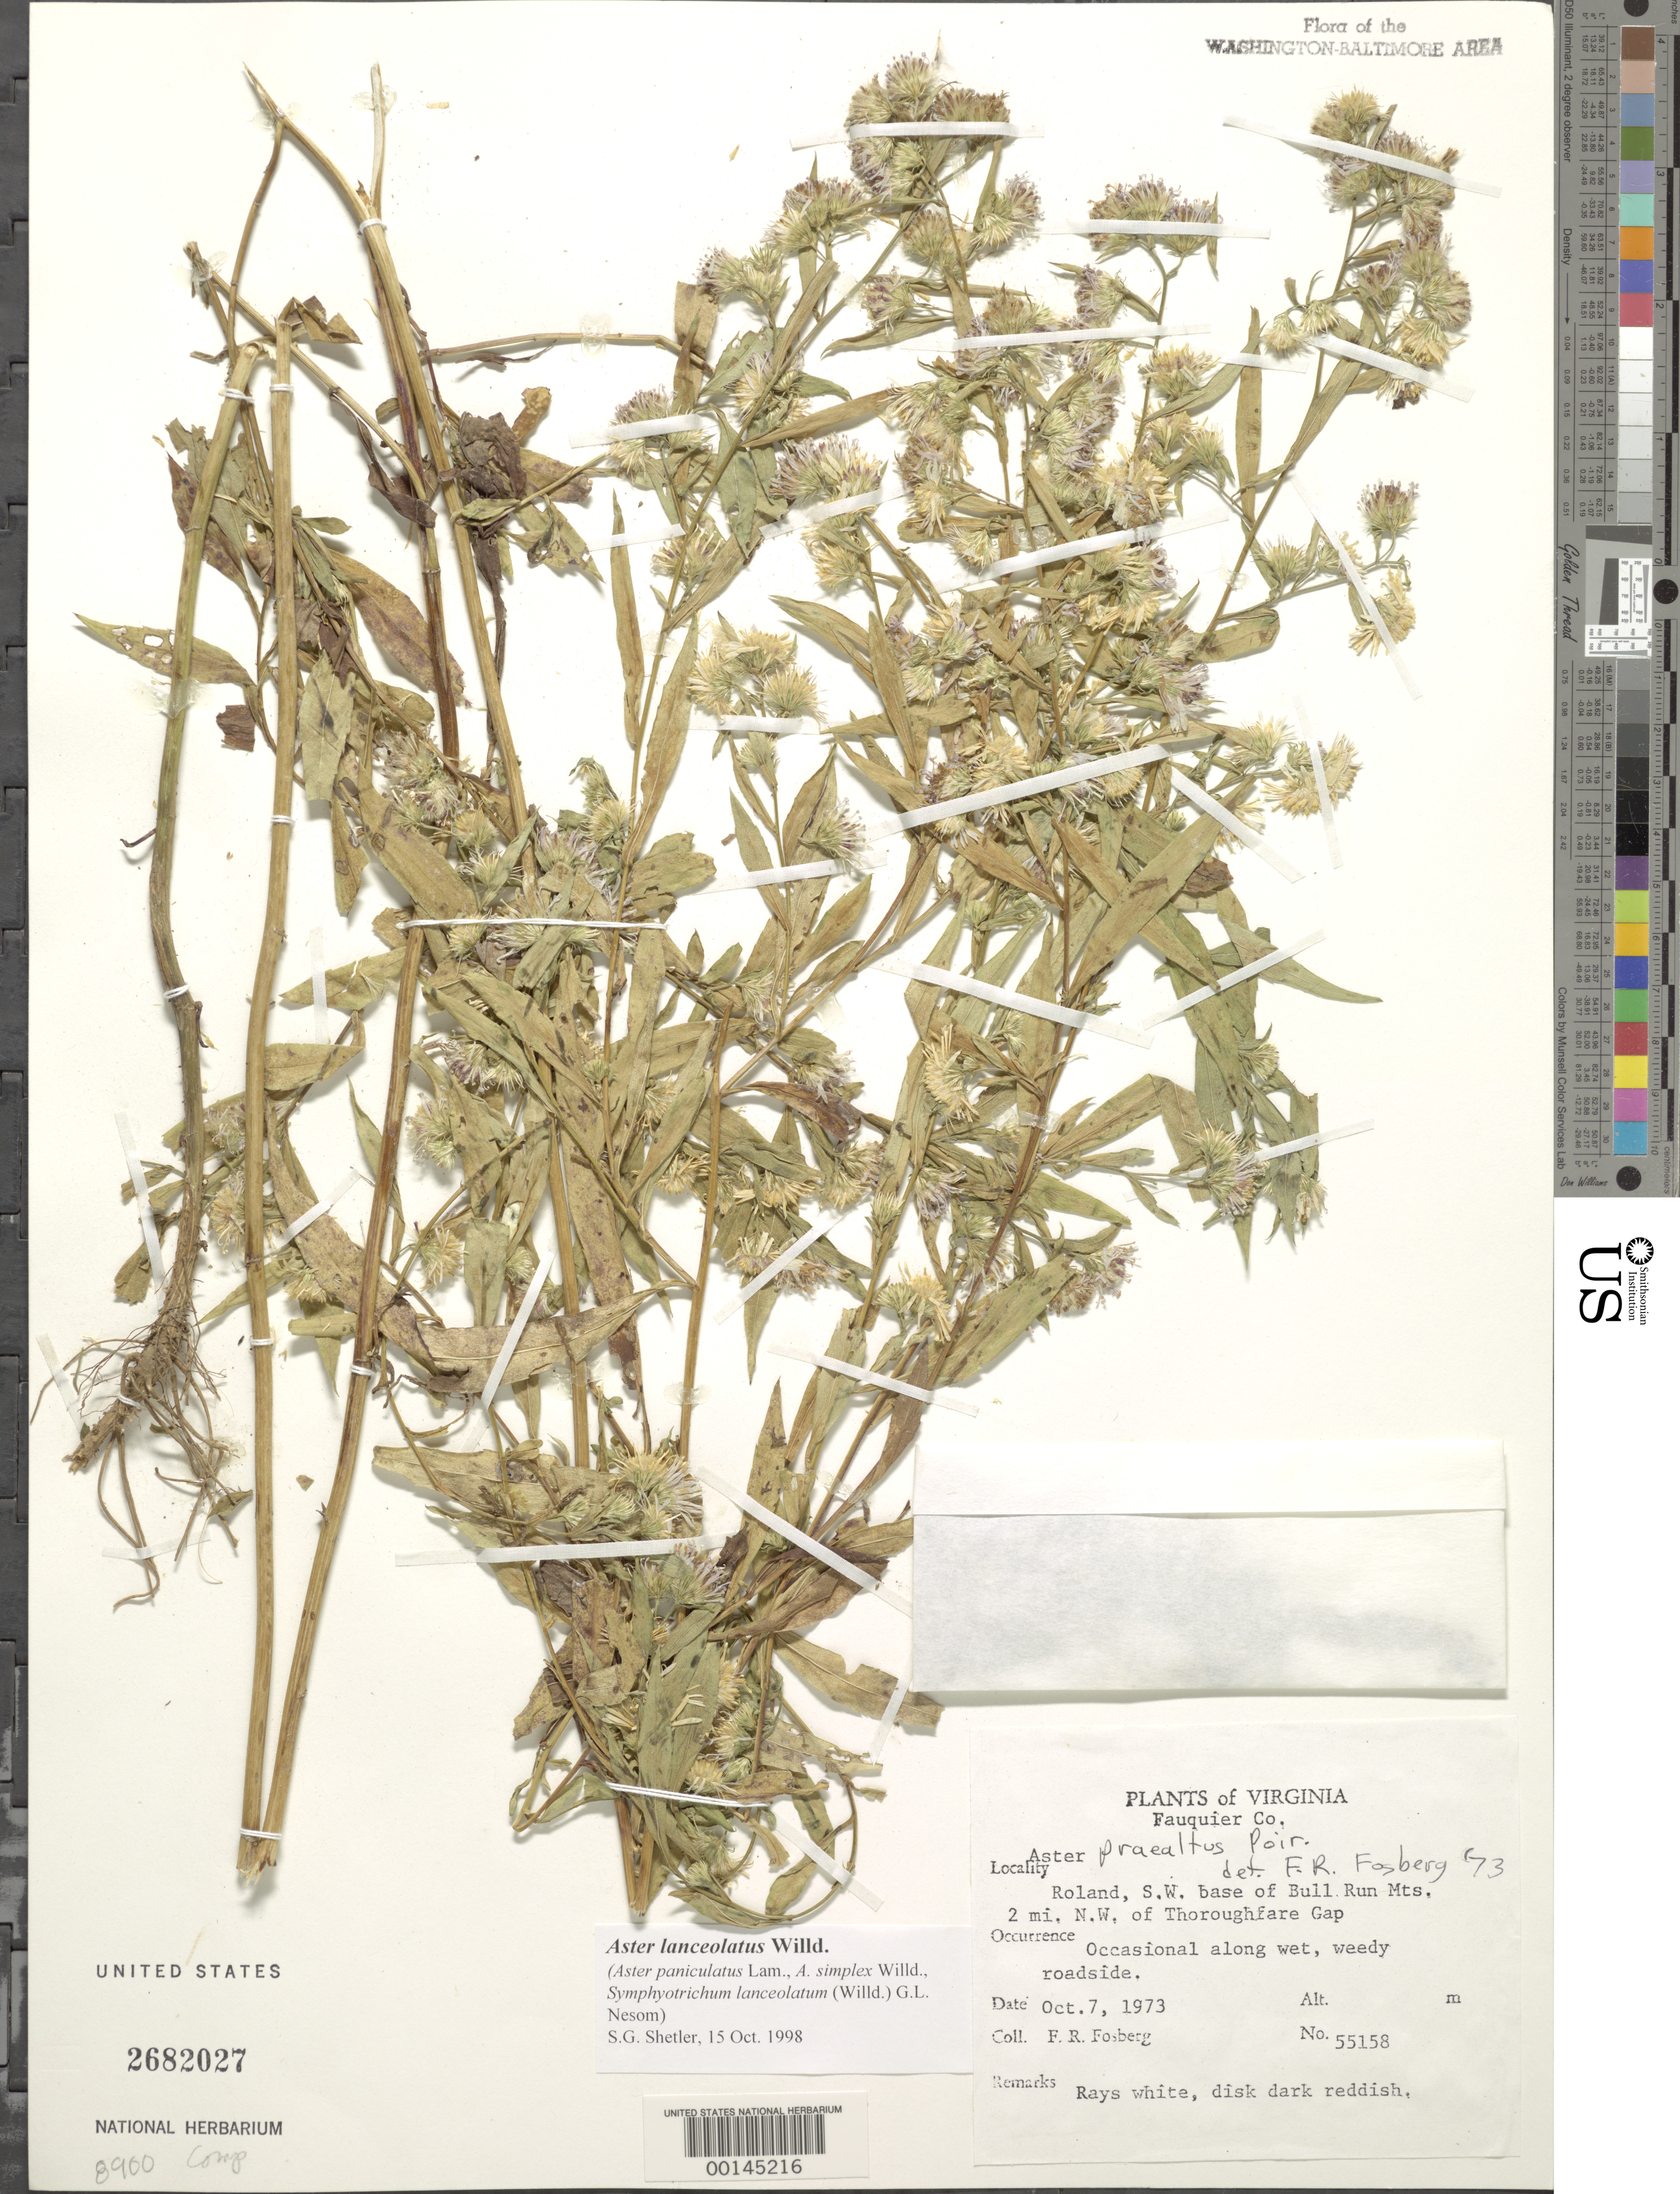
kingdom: Plantae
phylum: Tracheophyta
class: Magnoliopsida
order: Asterales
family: Asteraceae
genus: Symphyotrichum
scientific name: Symphyotrichum lanceolatum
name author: (Willd.) G.L. Nesom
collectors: F. R. Fosberg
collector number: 55158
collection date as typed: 07 Oct 1973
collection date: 1973-10-07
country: United States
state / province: Virginia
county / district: Fauquier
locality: Roland, NW of Thorofare Gap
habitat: Wet weedy roadside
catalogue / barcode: US 2682027